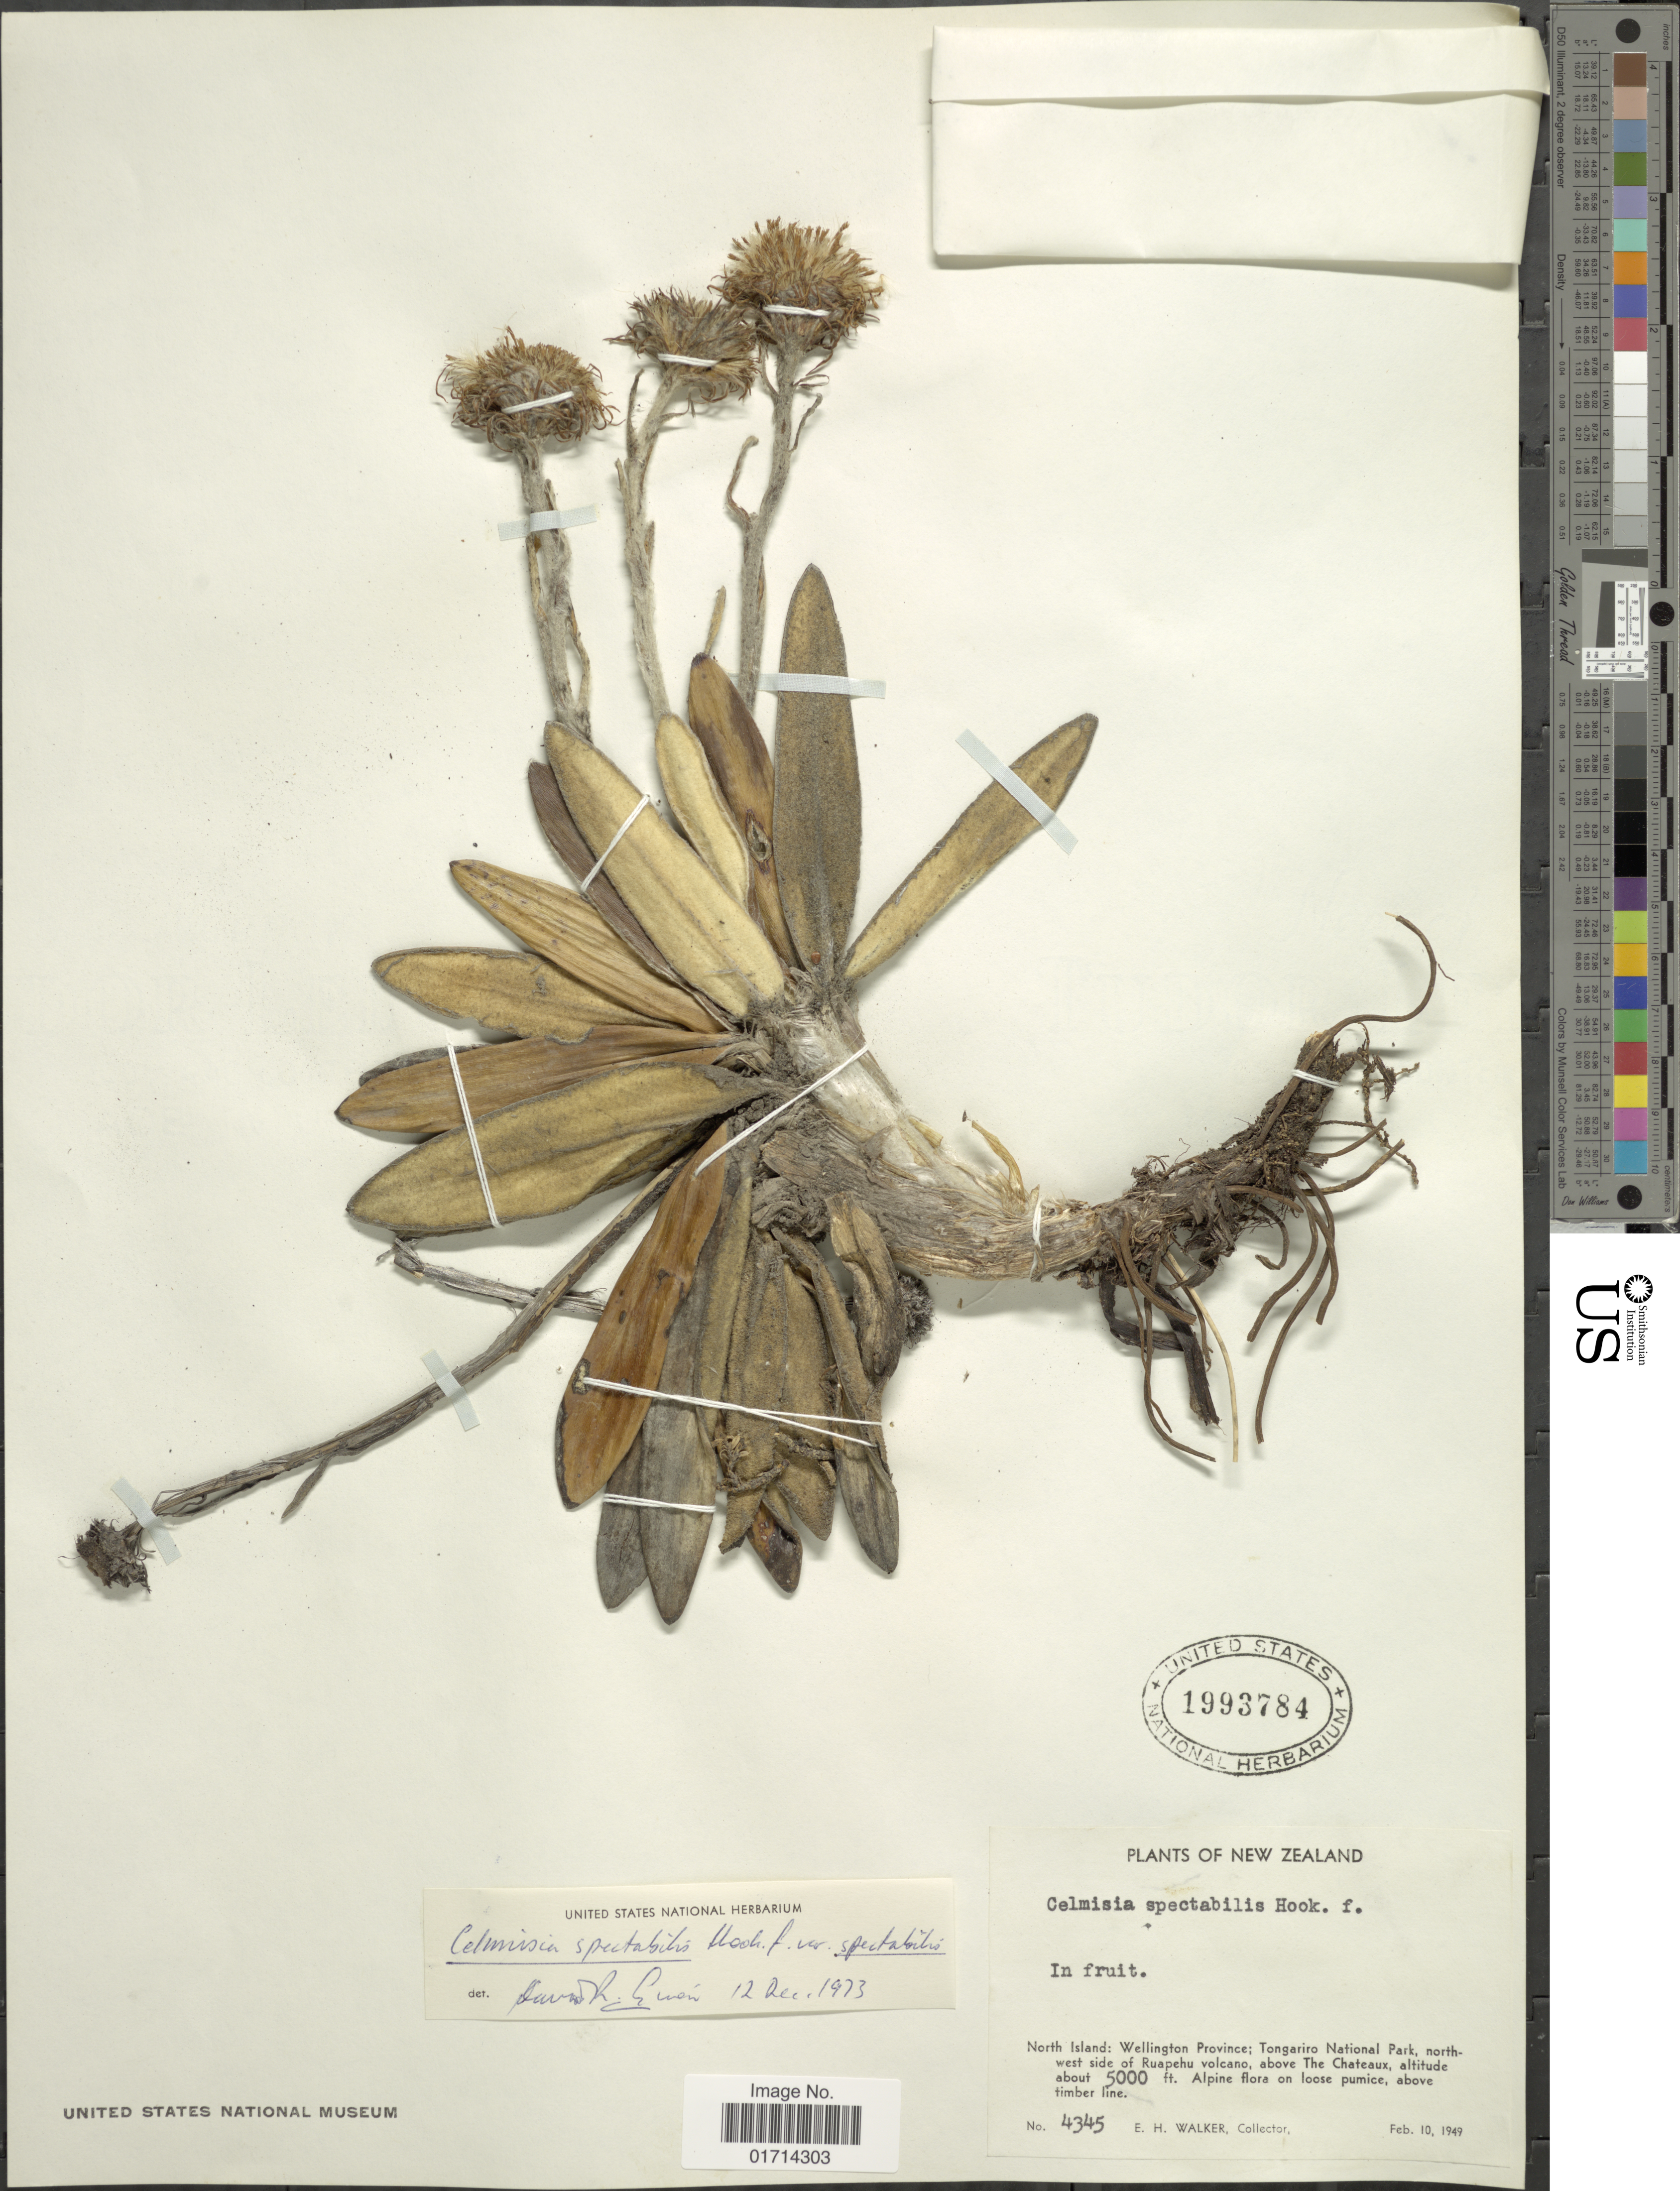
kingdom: Plantae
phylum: Tracheophyta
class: Magnoliopsida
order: Asterales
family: Asteraceae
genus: Celmisia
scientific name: Celmisia spectabilis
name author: Hook. f.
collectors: E. H. Walker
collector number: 4345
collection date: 1949-02-10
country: New Zealand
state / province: Wellington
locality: North Island, Tongariro National Park, north-west side of Ruapehu volcano, above the Chateaux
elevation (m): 1524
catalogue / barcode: US 1993784